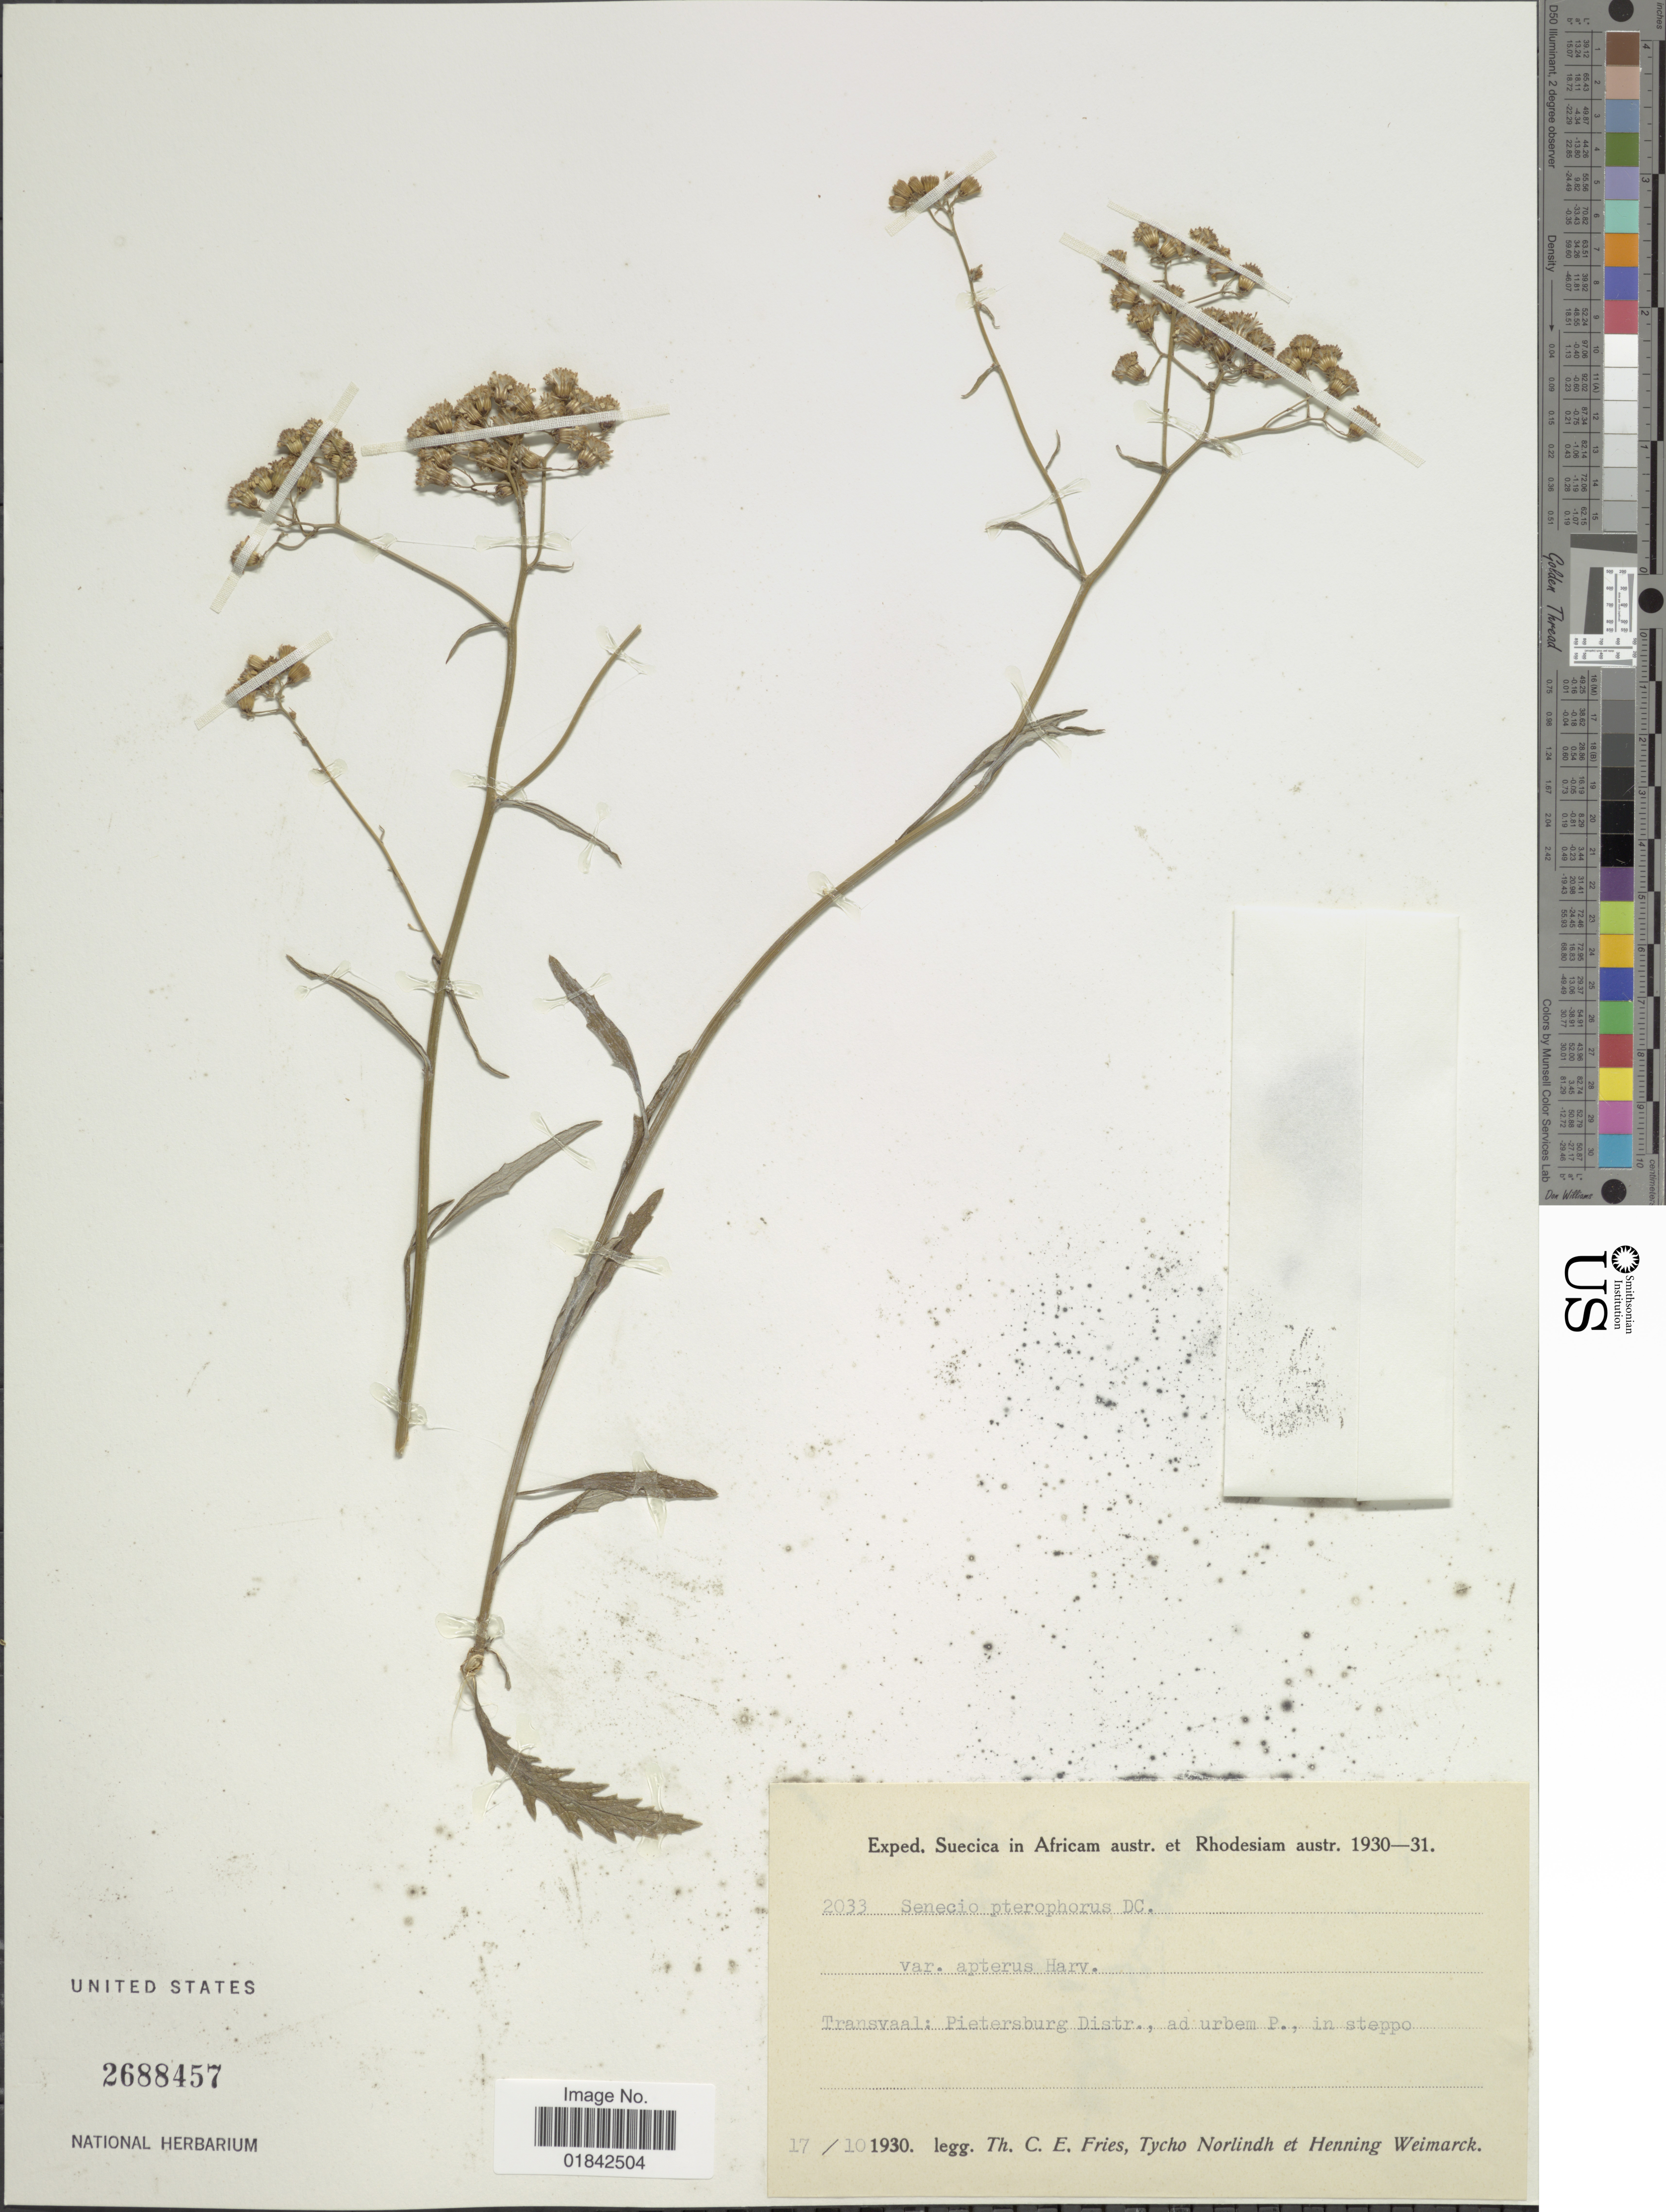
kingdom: Plantae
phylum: Tracheophyta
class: Magnoliopsida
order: Asterales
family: Asteraceae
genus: Senecio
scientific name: Senecio pterophorus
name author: DC.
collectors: T. C. E. Fries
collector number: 2033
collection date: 1930-10-17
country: South Africa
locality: Africam austr. et Rhodesiam austr. Transvaal: Pietersburg Distr., ad urbem P., in steppo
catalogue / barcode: US 2688457